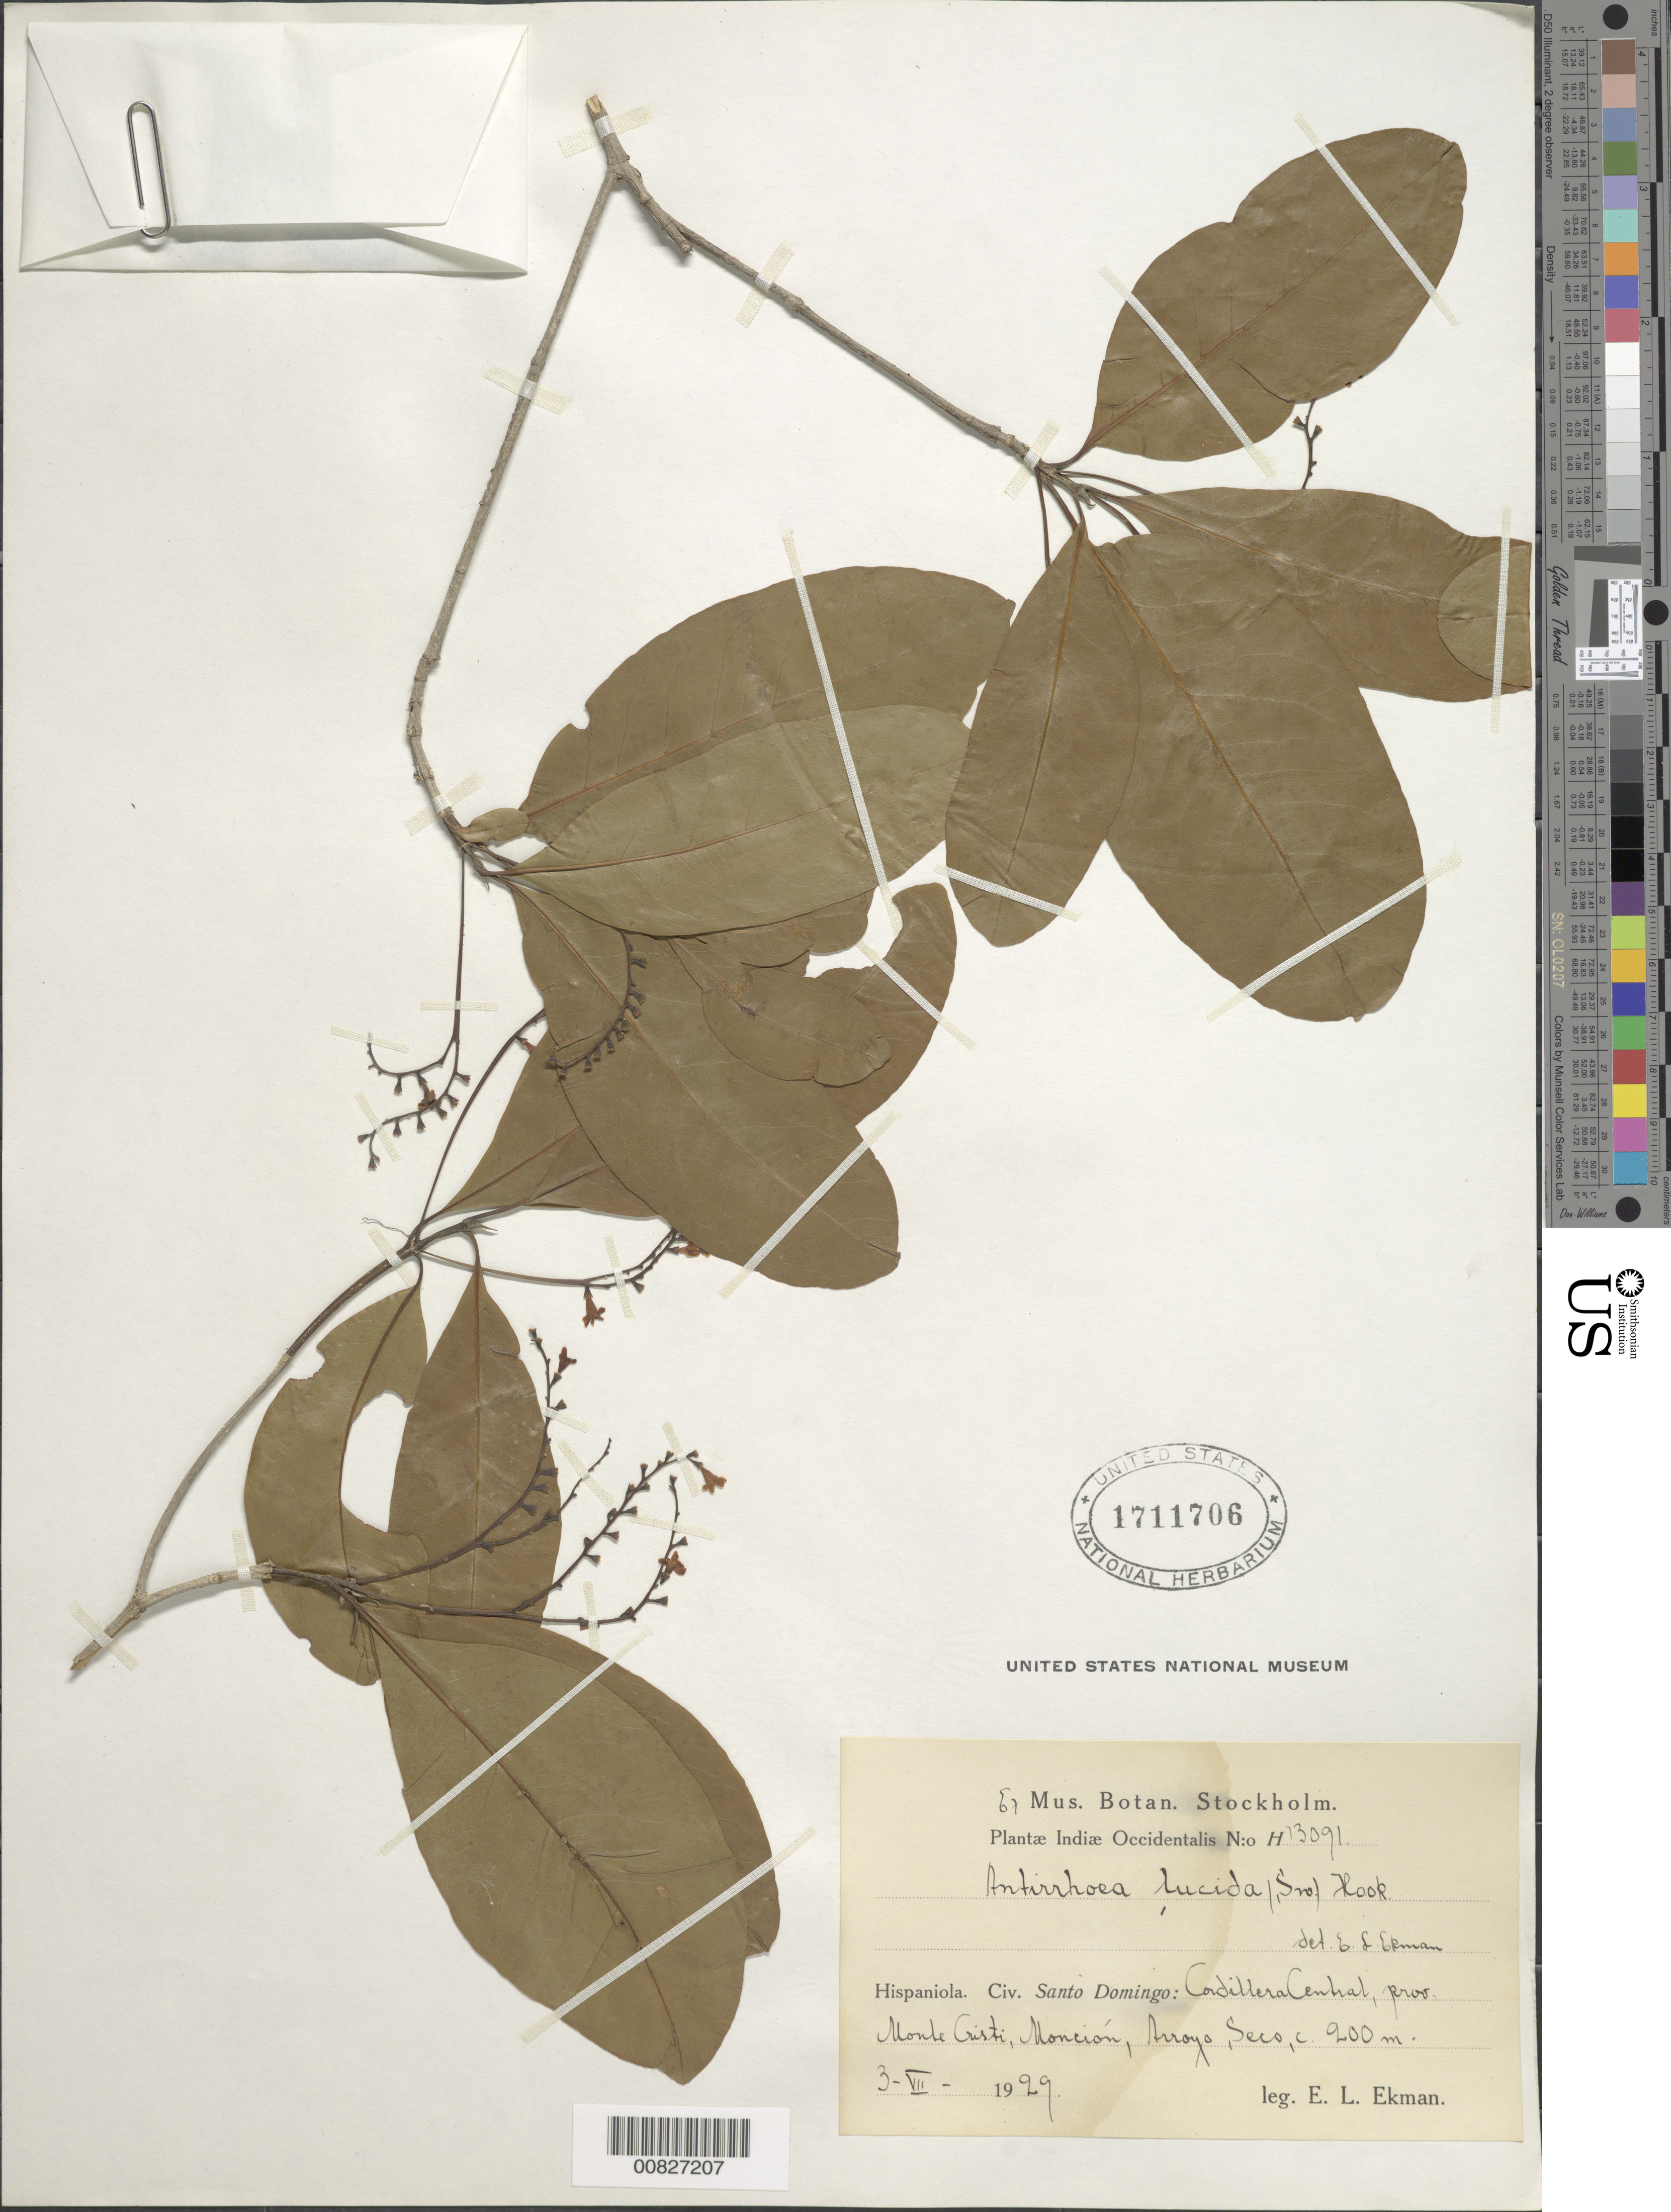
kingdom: Plantae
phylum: Tracheophyta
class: Magnoliopsida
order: Gentianales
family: Rubiaceae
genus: Stenostomum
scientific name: Stenostomum lucidum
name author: (Sw.) C.F. Gaertn.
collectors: E. L. Ekman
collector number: H 13091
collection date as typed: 03 Jul 1929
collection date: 1929-07-03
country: Dominican Republic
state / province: Monte Cristi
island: Hispaniola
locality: Cordillera Central, Monción, Arroyo Seco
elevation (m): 200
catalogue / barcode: US 1711706